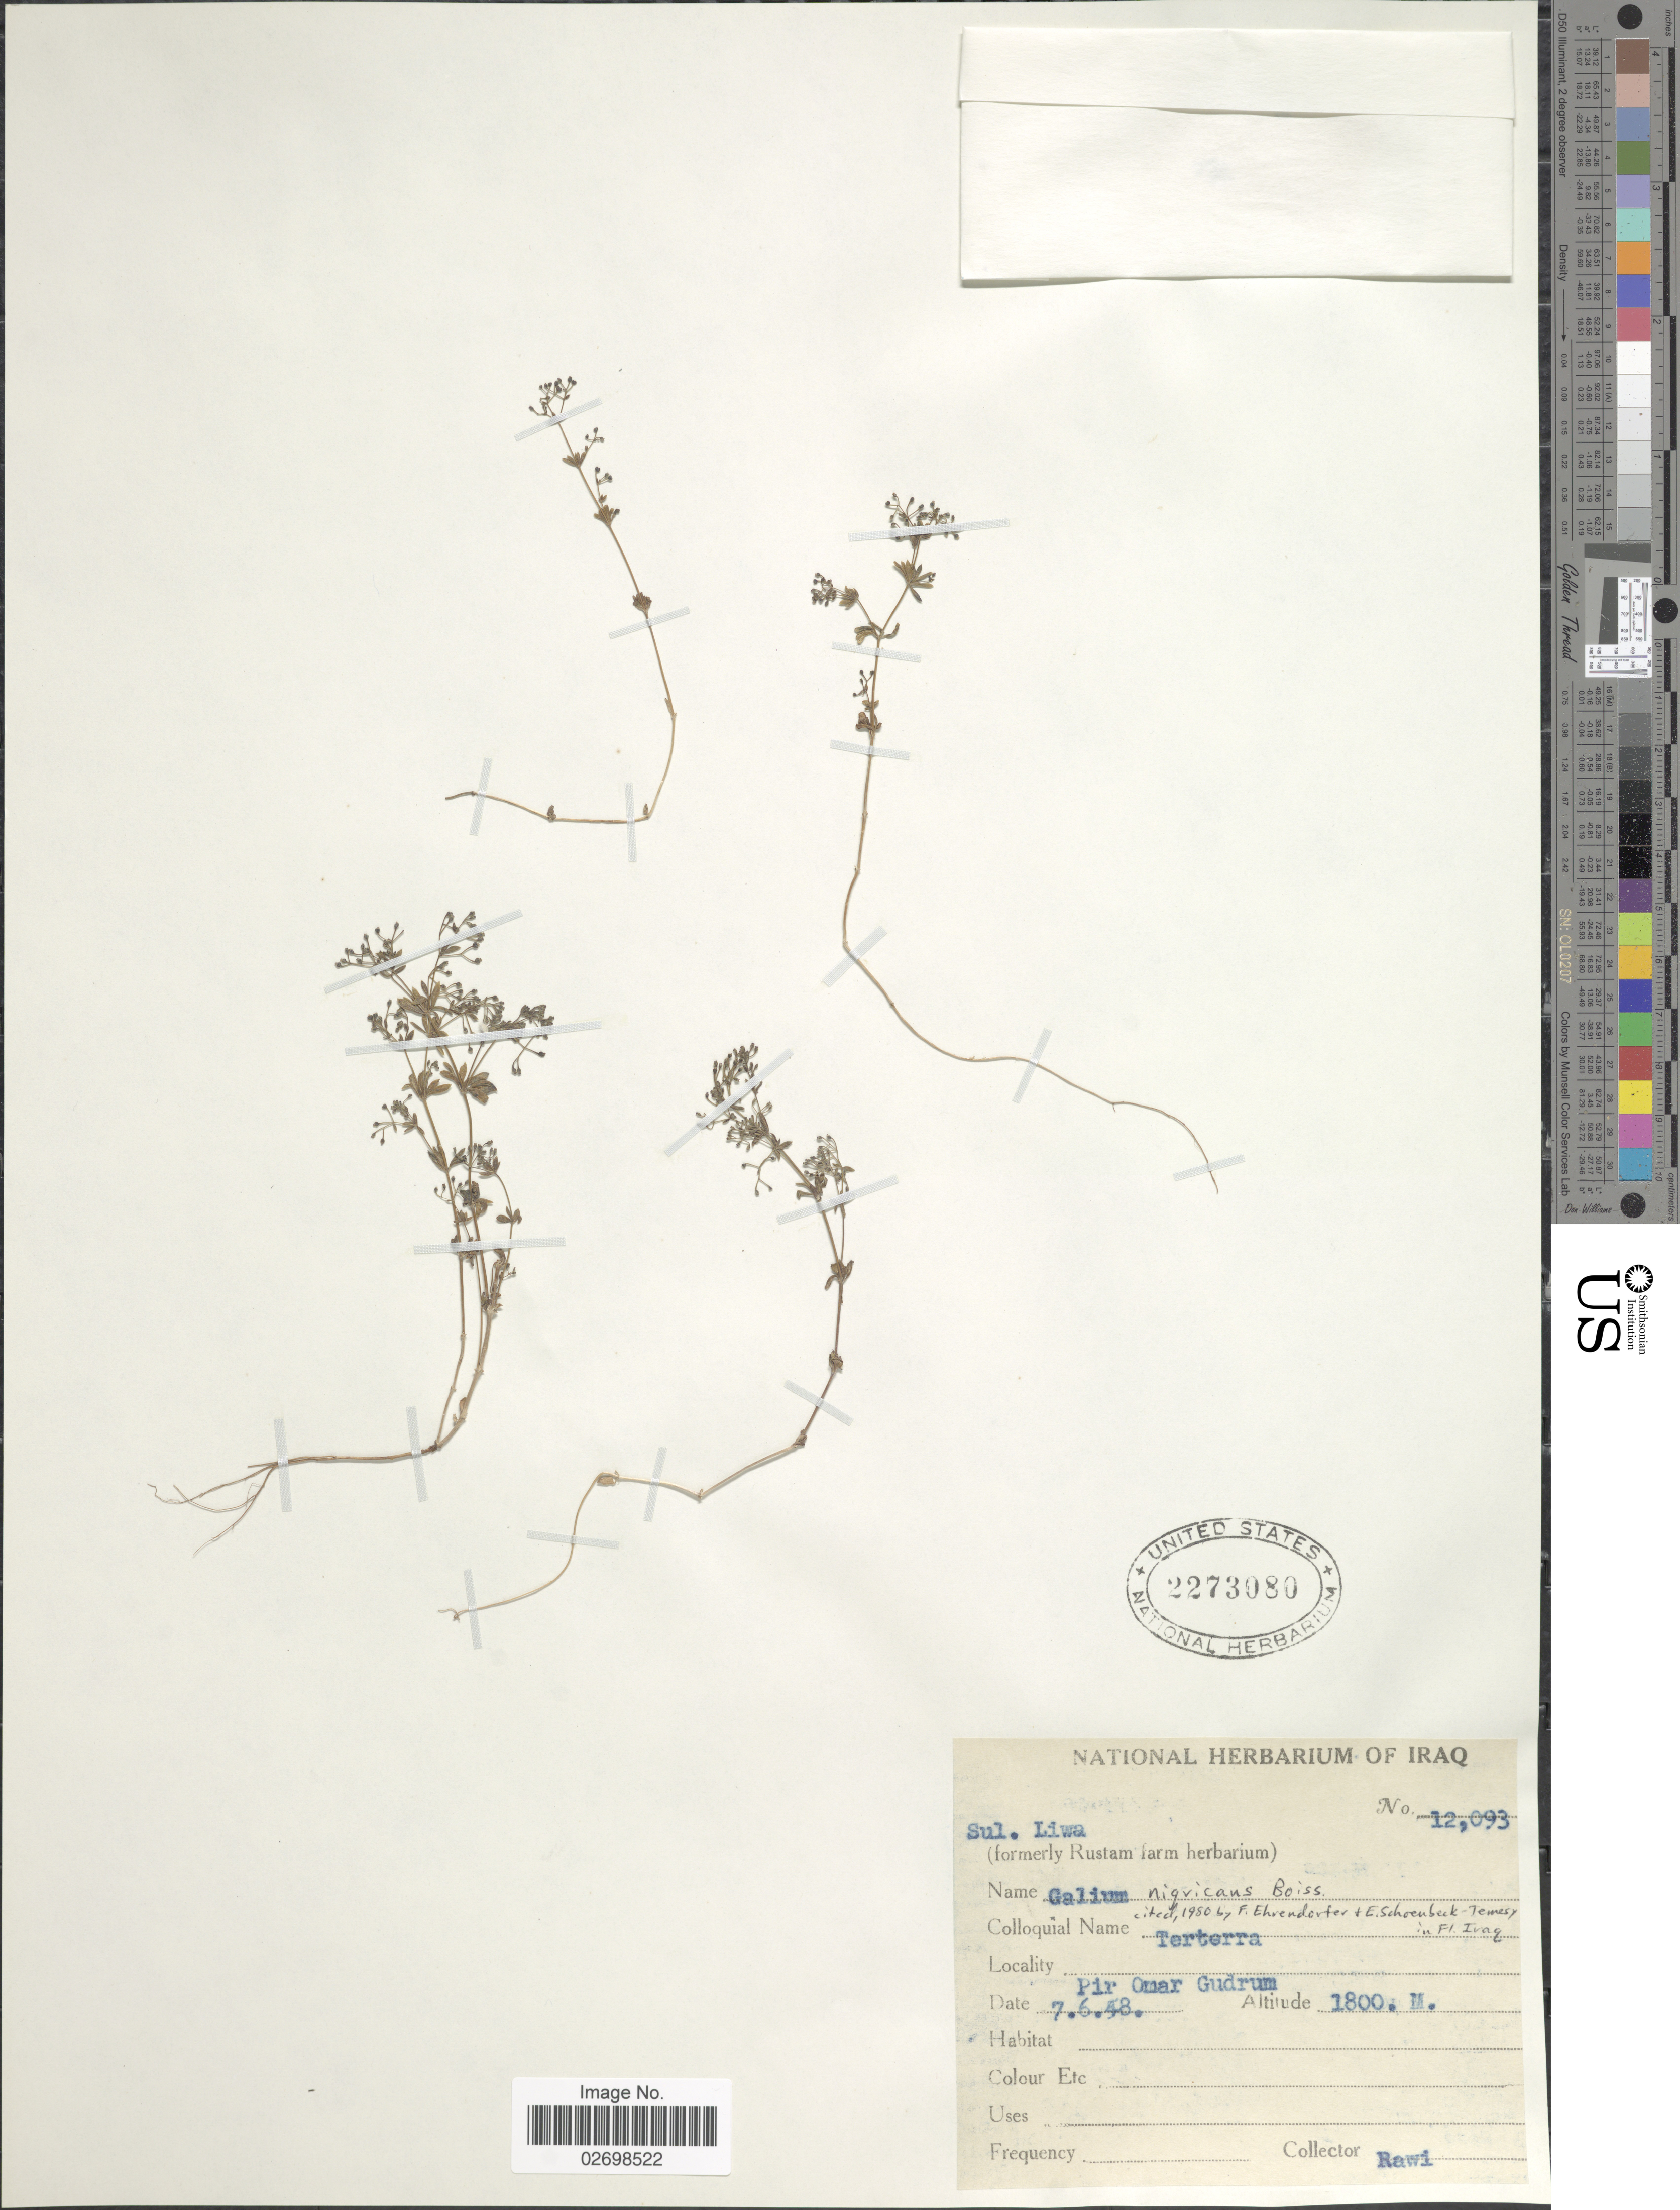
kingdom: Plantae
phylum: Tracheophyta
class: Magnoliopsida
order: Gentianales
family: Rubiaceae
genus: Galium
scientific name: Galium nigricans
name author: Boiss.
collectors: -. Rawi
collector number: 12093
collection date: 1948-06-07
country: Iraq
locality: Pir Omar Gudrun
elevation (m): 1800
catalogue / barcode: US 2273080